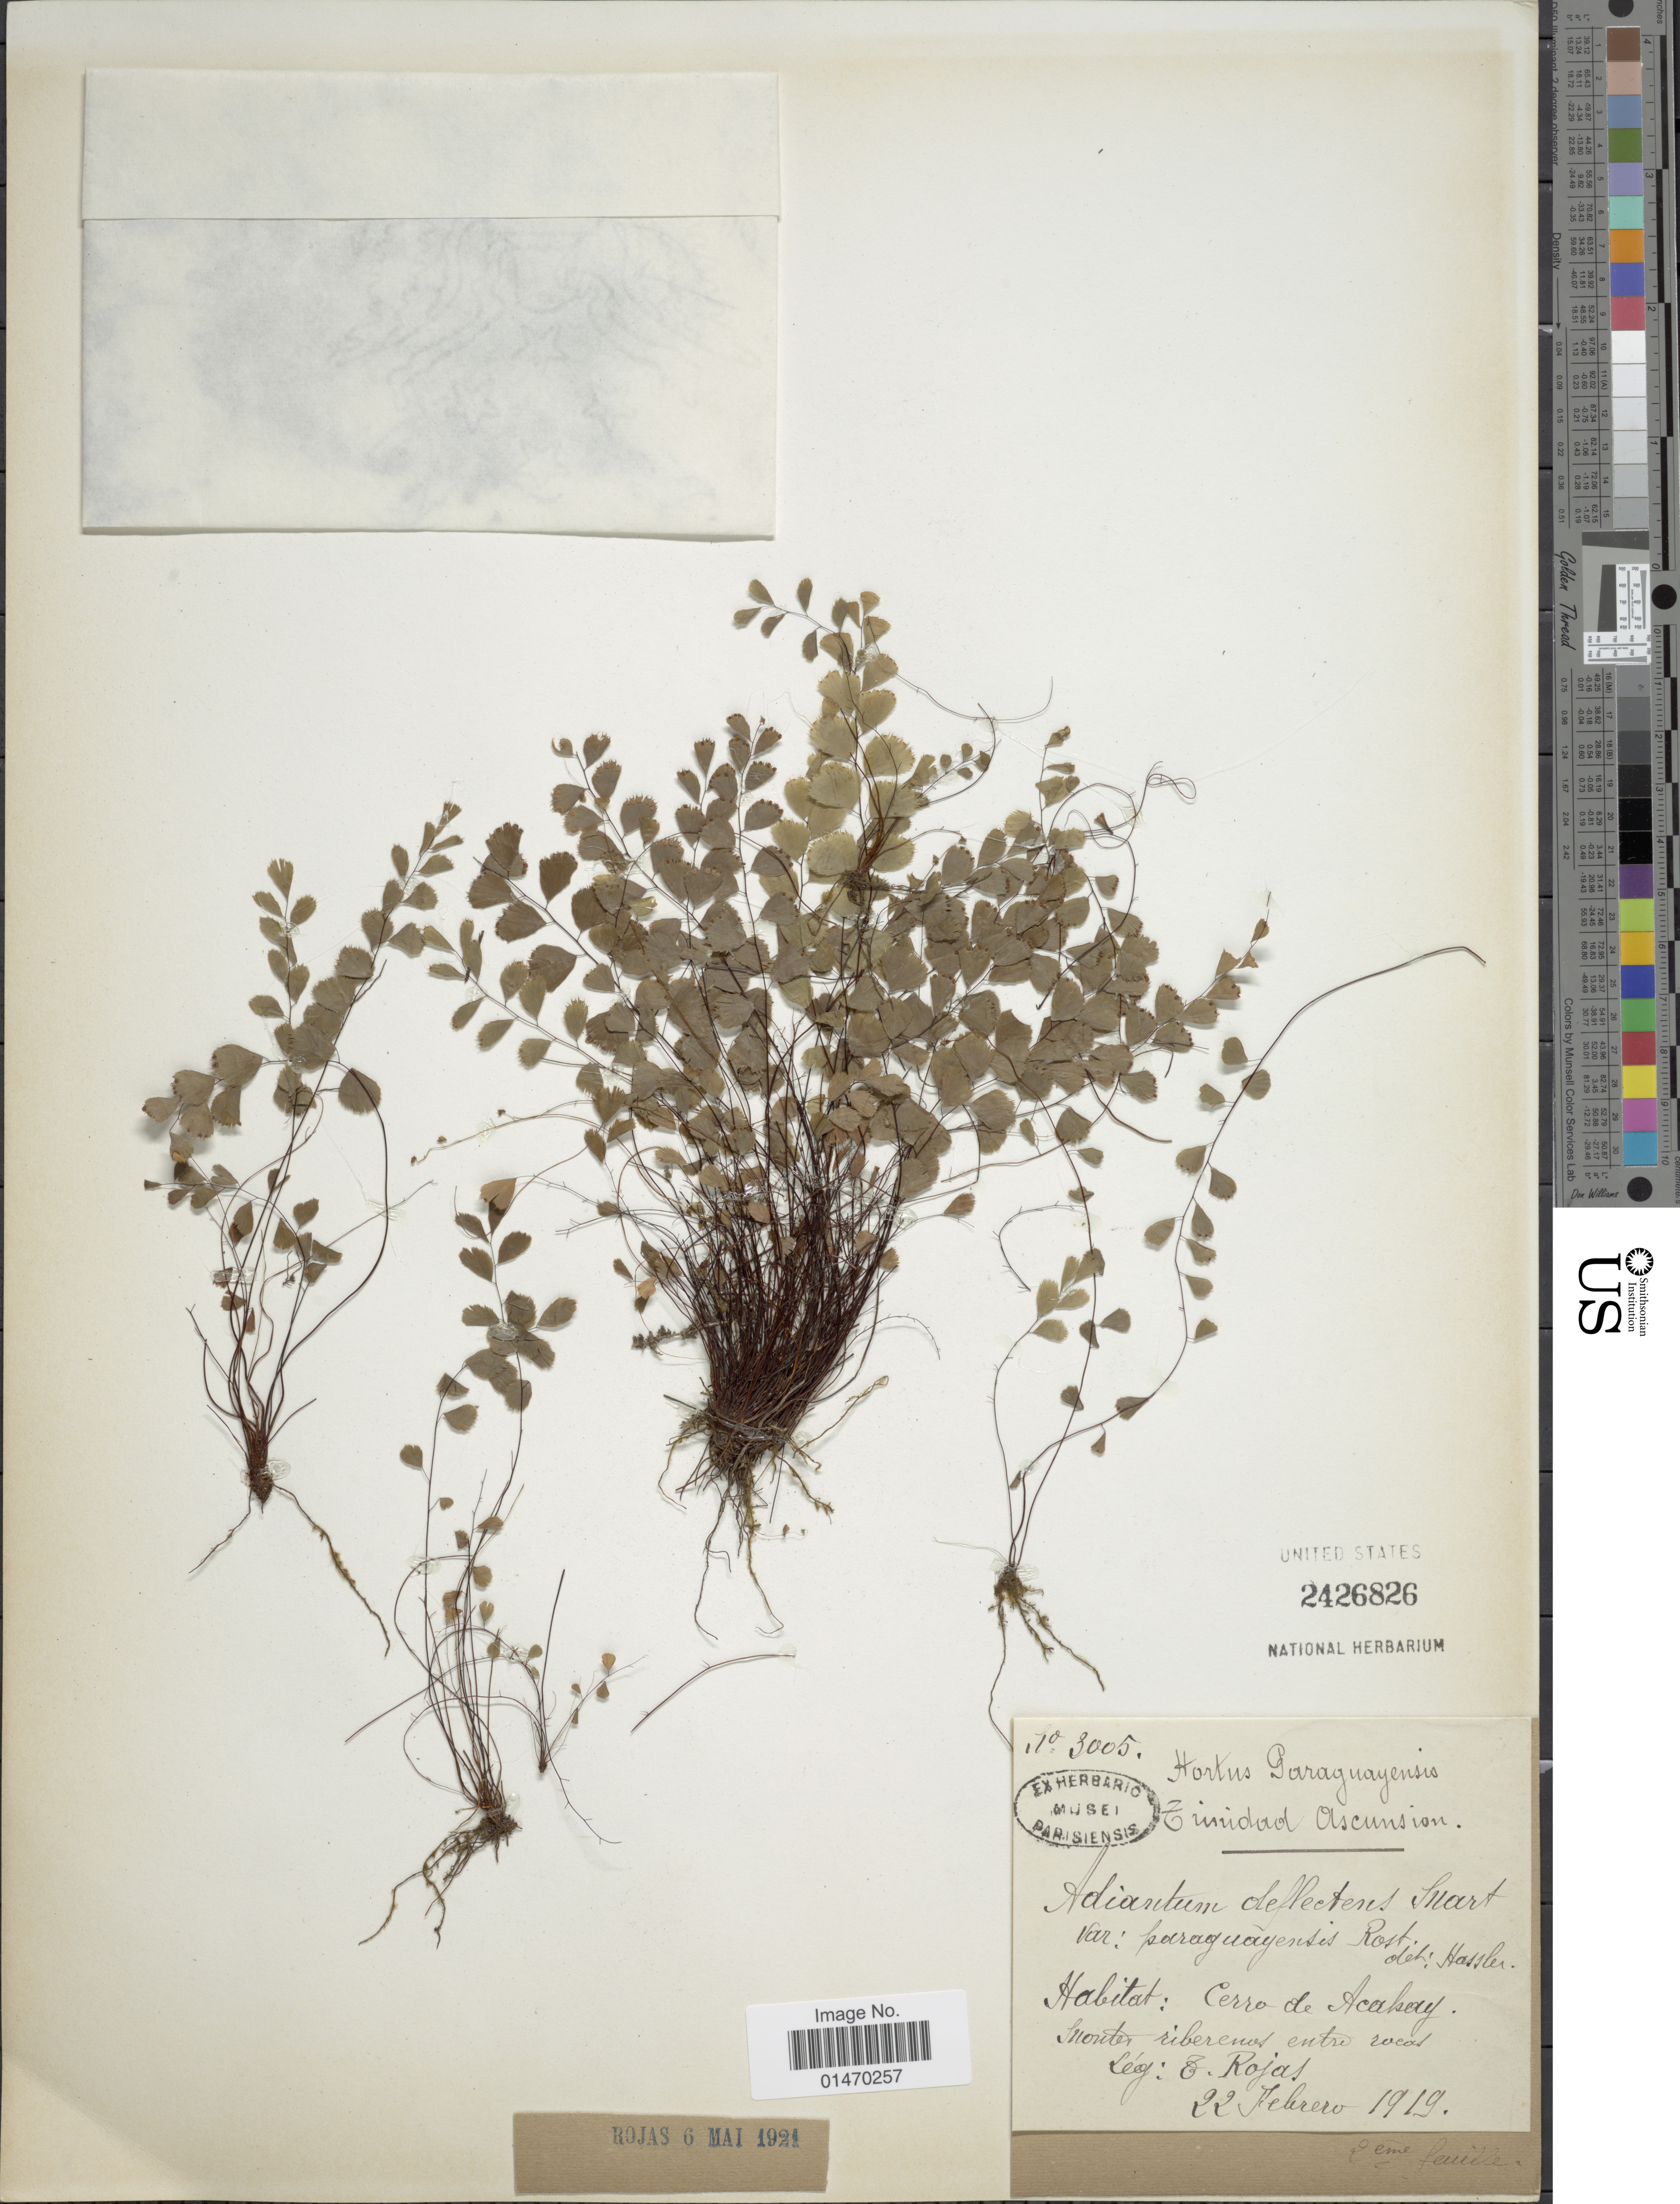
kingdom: Plantae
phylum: Tracheophyta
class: Polypodiopsida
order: Polypodiales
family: Pteridaceae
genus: Adiantum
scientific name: Adiantum delicatulum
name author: Mart.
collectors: T. Rojas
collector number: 3005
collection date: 1919-02-22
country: Paraguay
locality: Cerro de Acahay.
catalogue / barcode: US 2426826